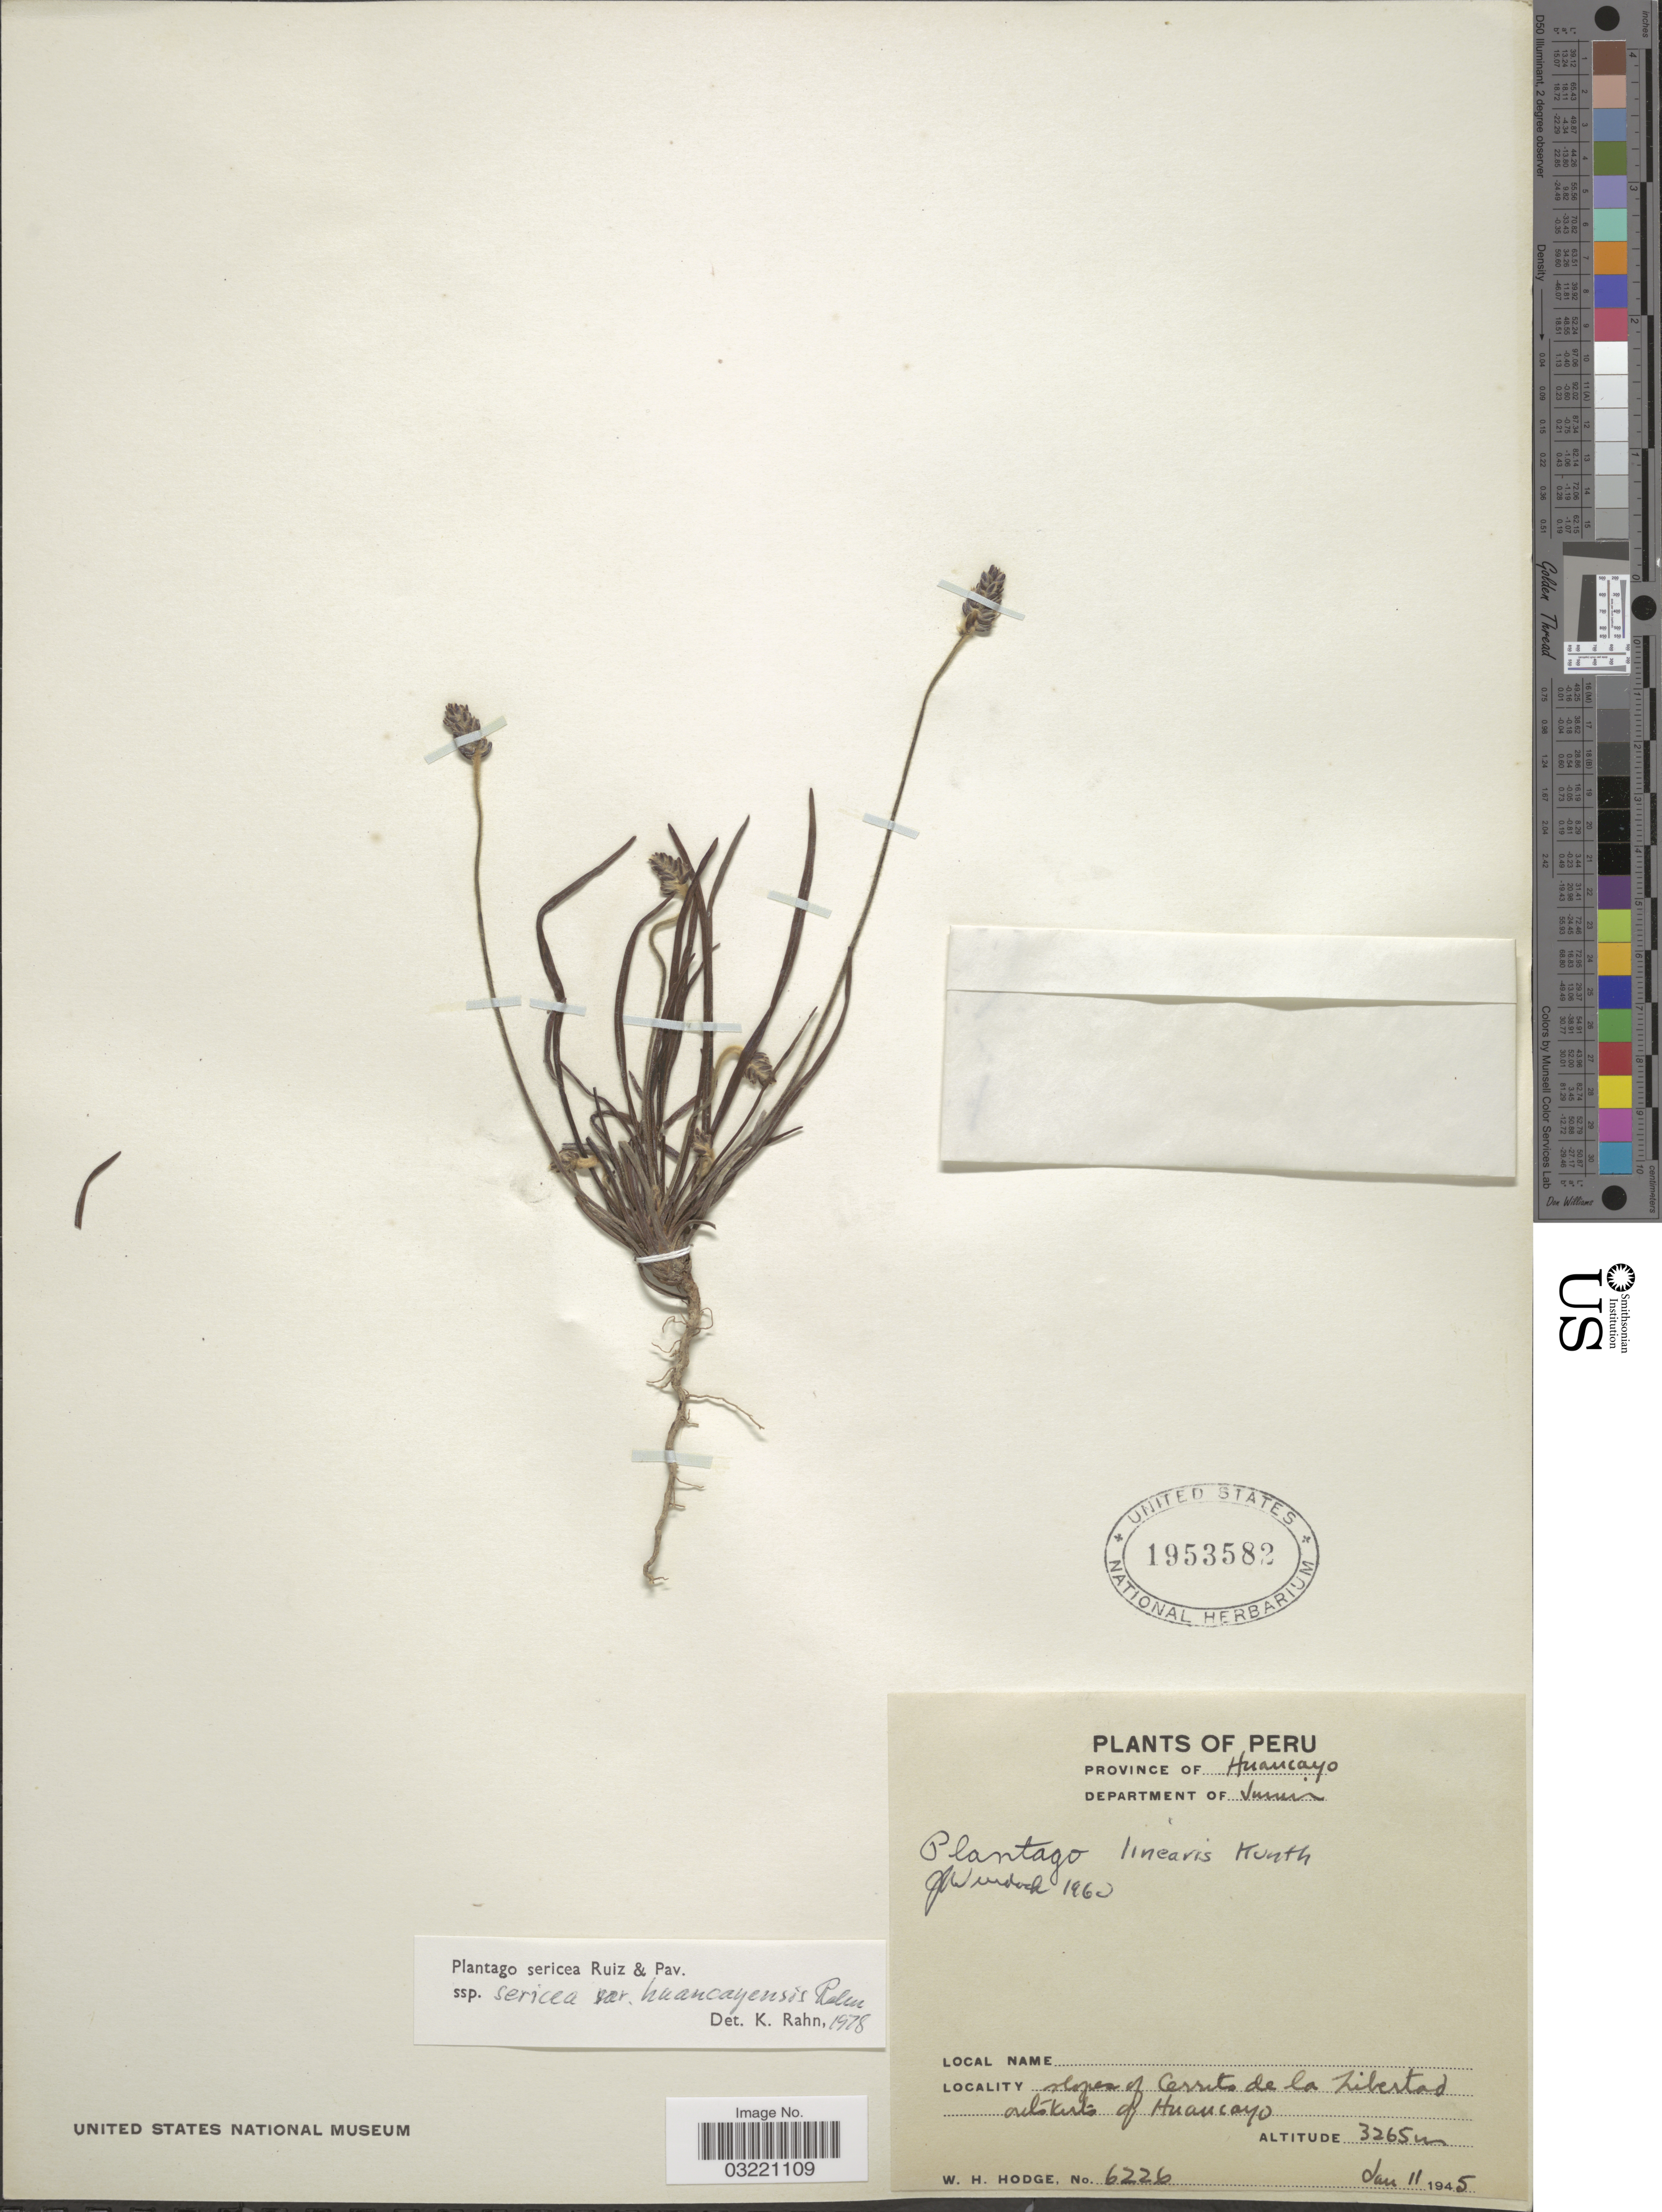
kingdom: Plantae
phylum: Tracheophyta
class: Magnoliopsida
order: Lamiales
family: Plantaginaceae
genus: Plantago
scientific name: Plantago sericea var. huancayensis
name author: Rahn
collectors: W. Hodge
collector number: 6226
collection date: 1945-01-11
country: Peru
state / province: Junín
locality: Province of Huancayo, Department of Junin. Slopes of Cerrito de la Libertad, outskirts of Huancayo.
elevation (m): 3265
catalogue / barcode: US 1953582